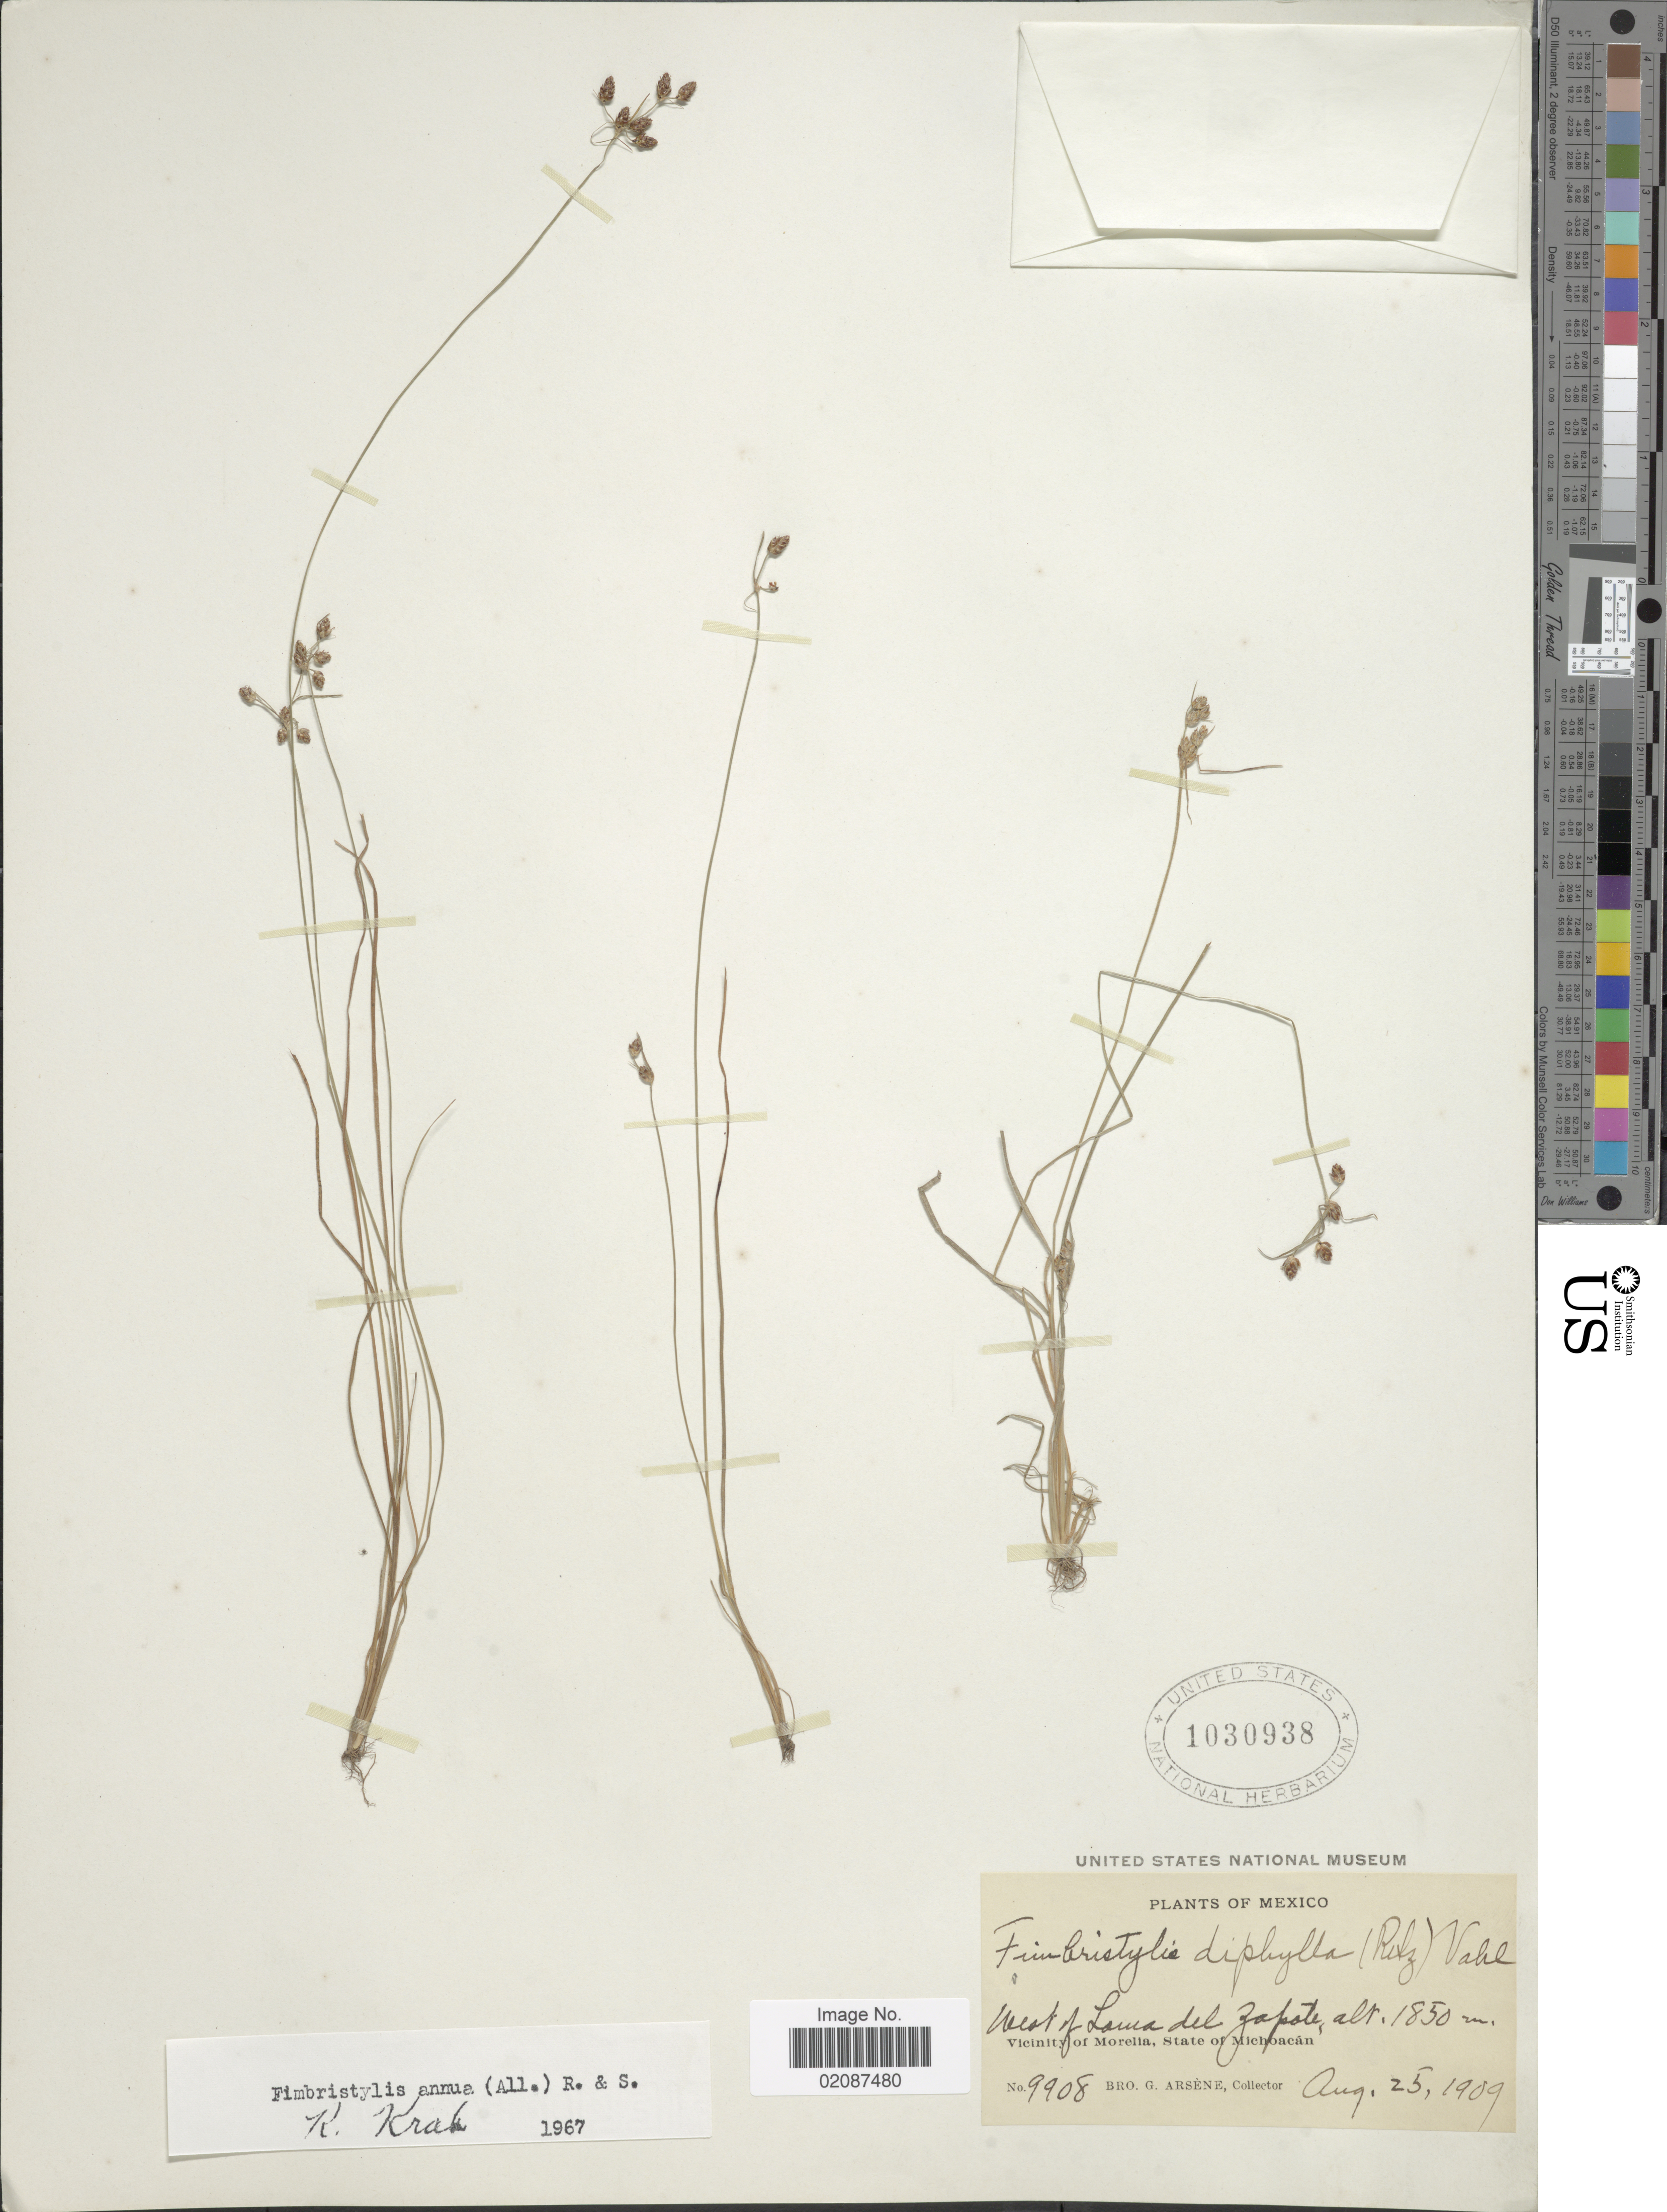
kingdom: Plantae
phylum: Tracheophyta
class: Liliopsida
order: Poales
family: Cyperaceae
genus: Fimbristylis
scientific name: Fimbristylis annua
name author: (All.) Roem. & Schult.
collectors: Bro. G. Arsène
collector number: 9908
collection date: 1909-08-25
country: Mexico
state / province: Michoacán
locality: West of Lama Zapote, Vicinity of Morelia, State of Michoacan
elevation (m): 1850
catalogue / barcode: US 1030938